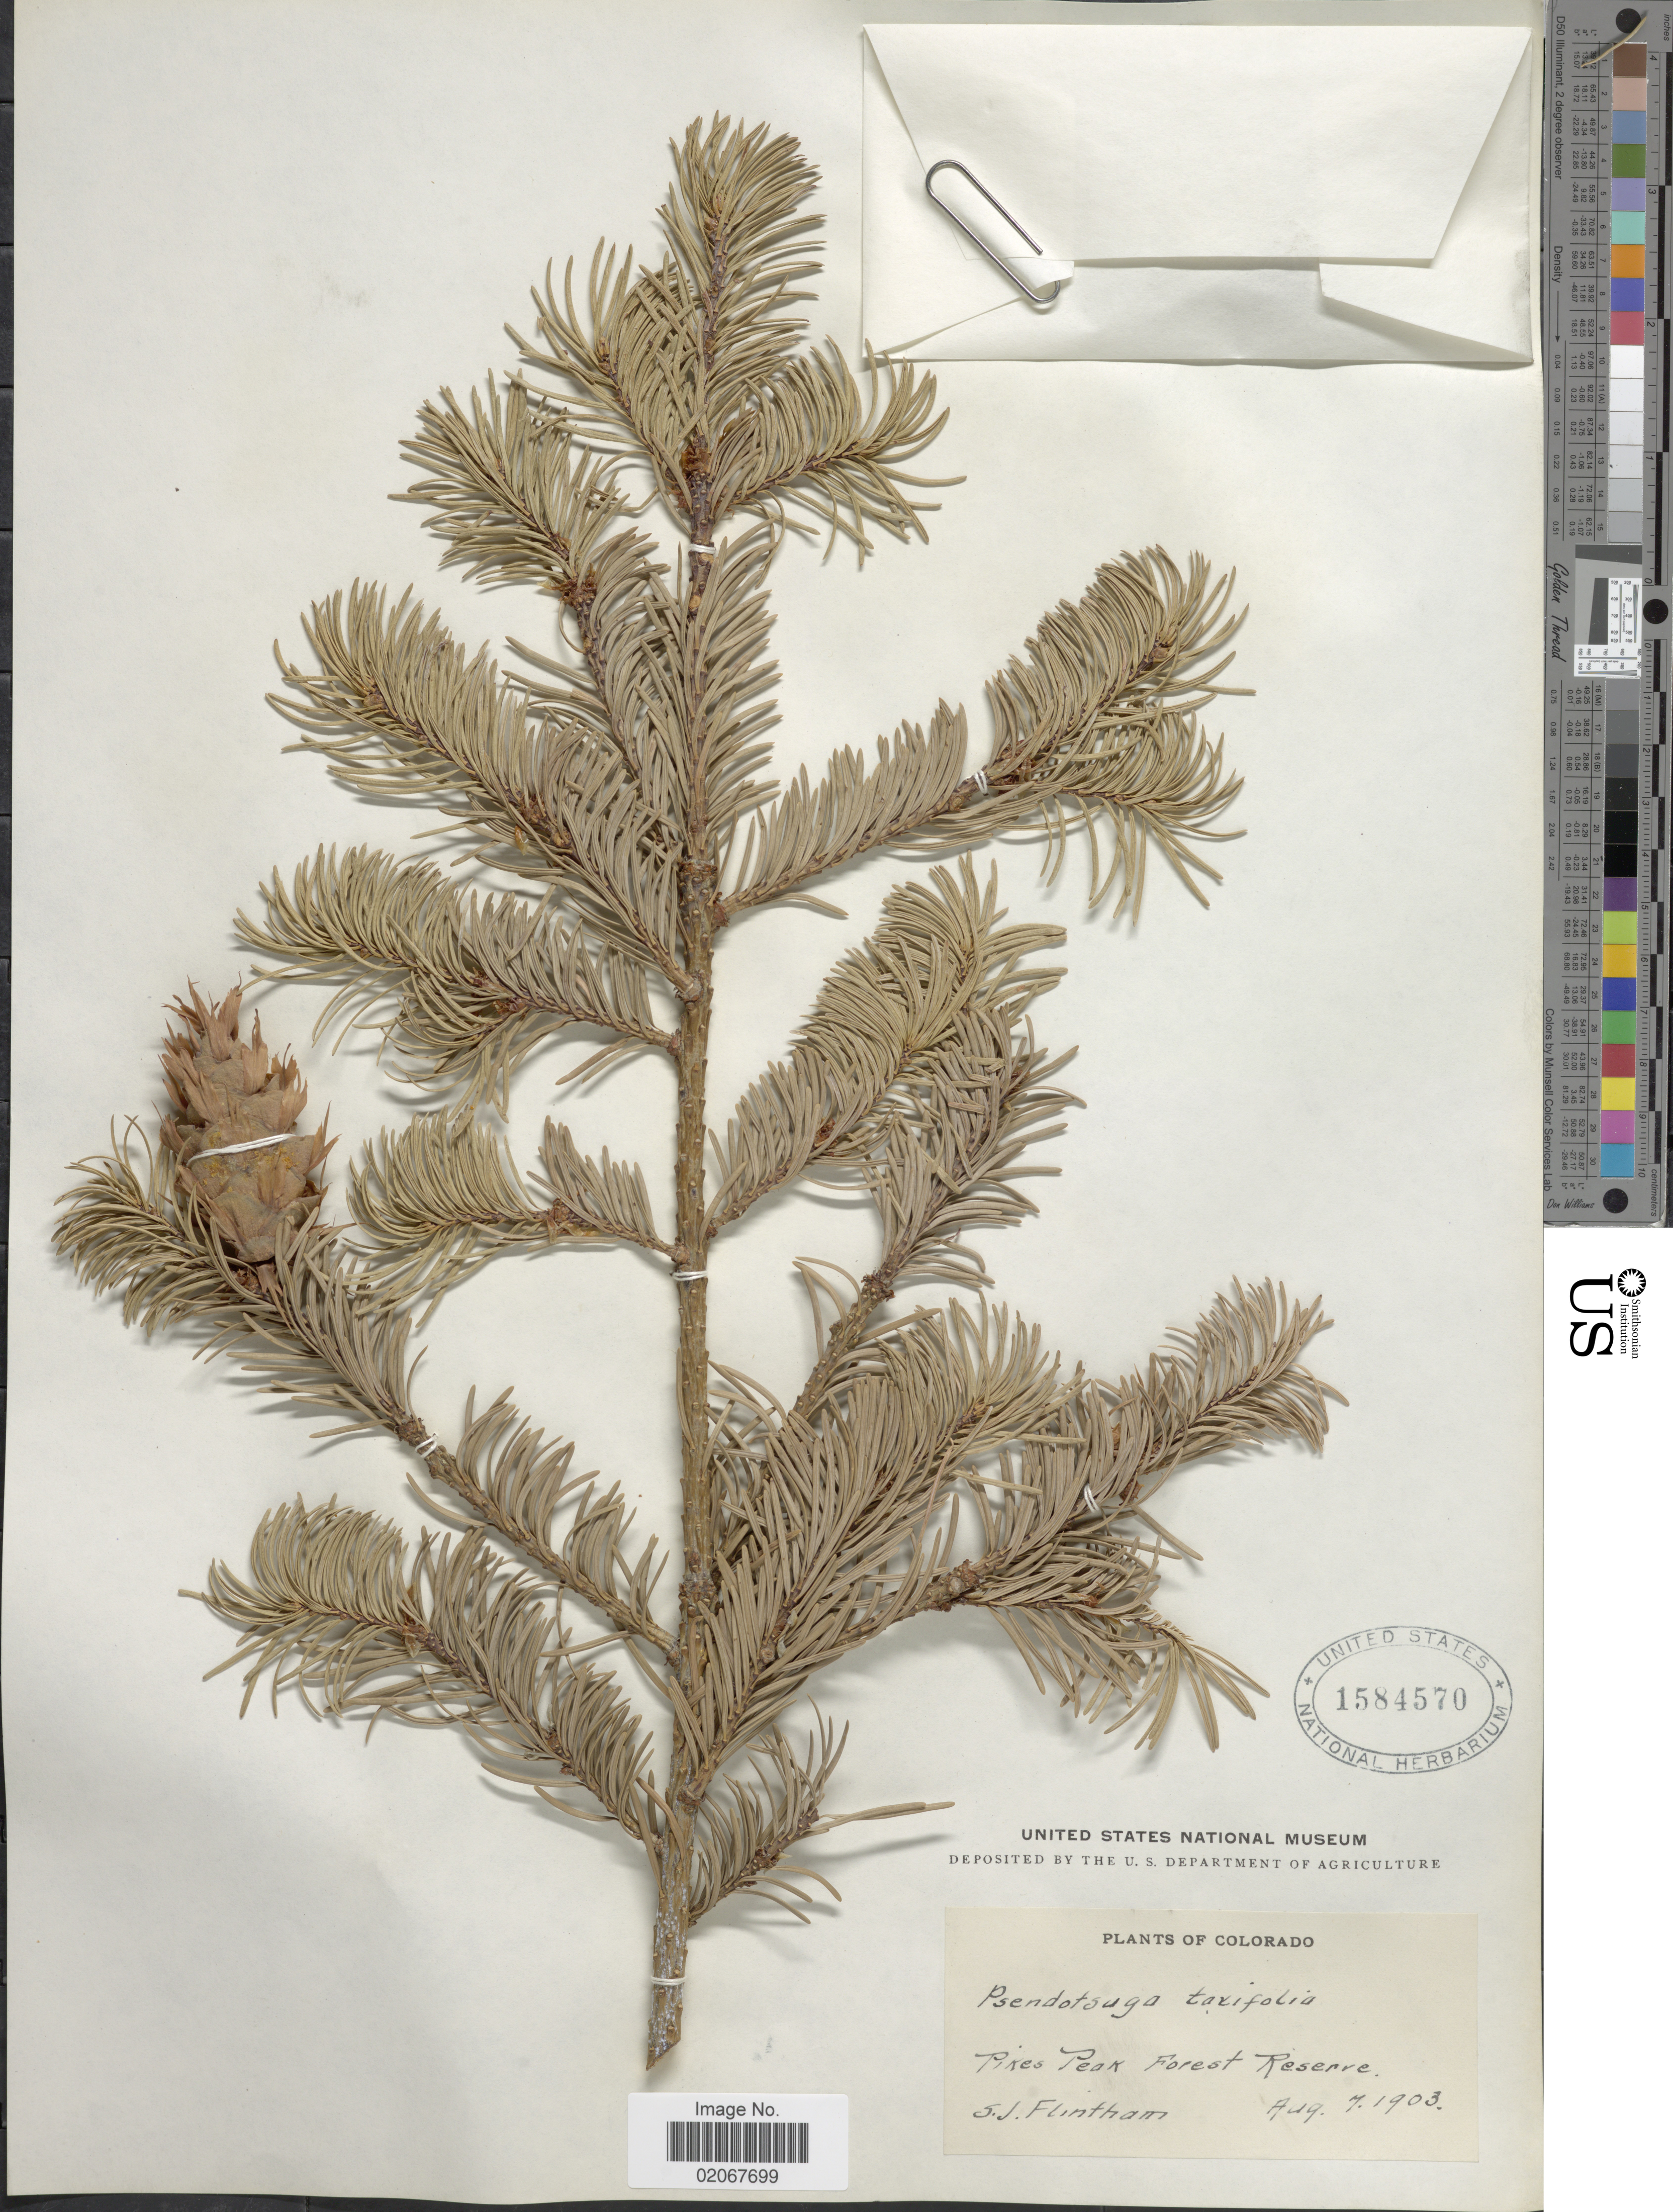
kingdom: Plantae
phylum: Tracheophyta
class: Pinopsida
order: Pinales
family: Pinaceae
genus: Pseudotsuga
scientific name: Pseudotsuga menziesii var. glauca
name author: (Beissn.) Franco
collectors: S. Flintham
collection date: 1903-08-07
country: United States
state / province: Colorado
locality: Pikes Peak Forest Reserve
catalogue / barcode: US 1584570